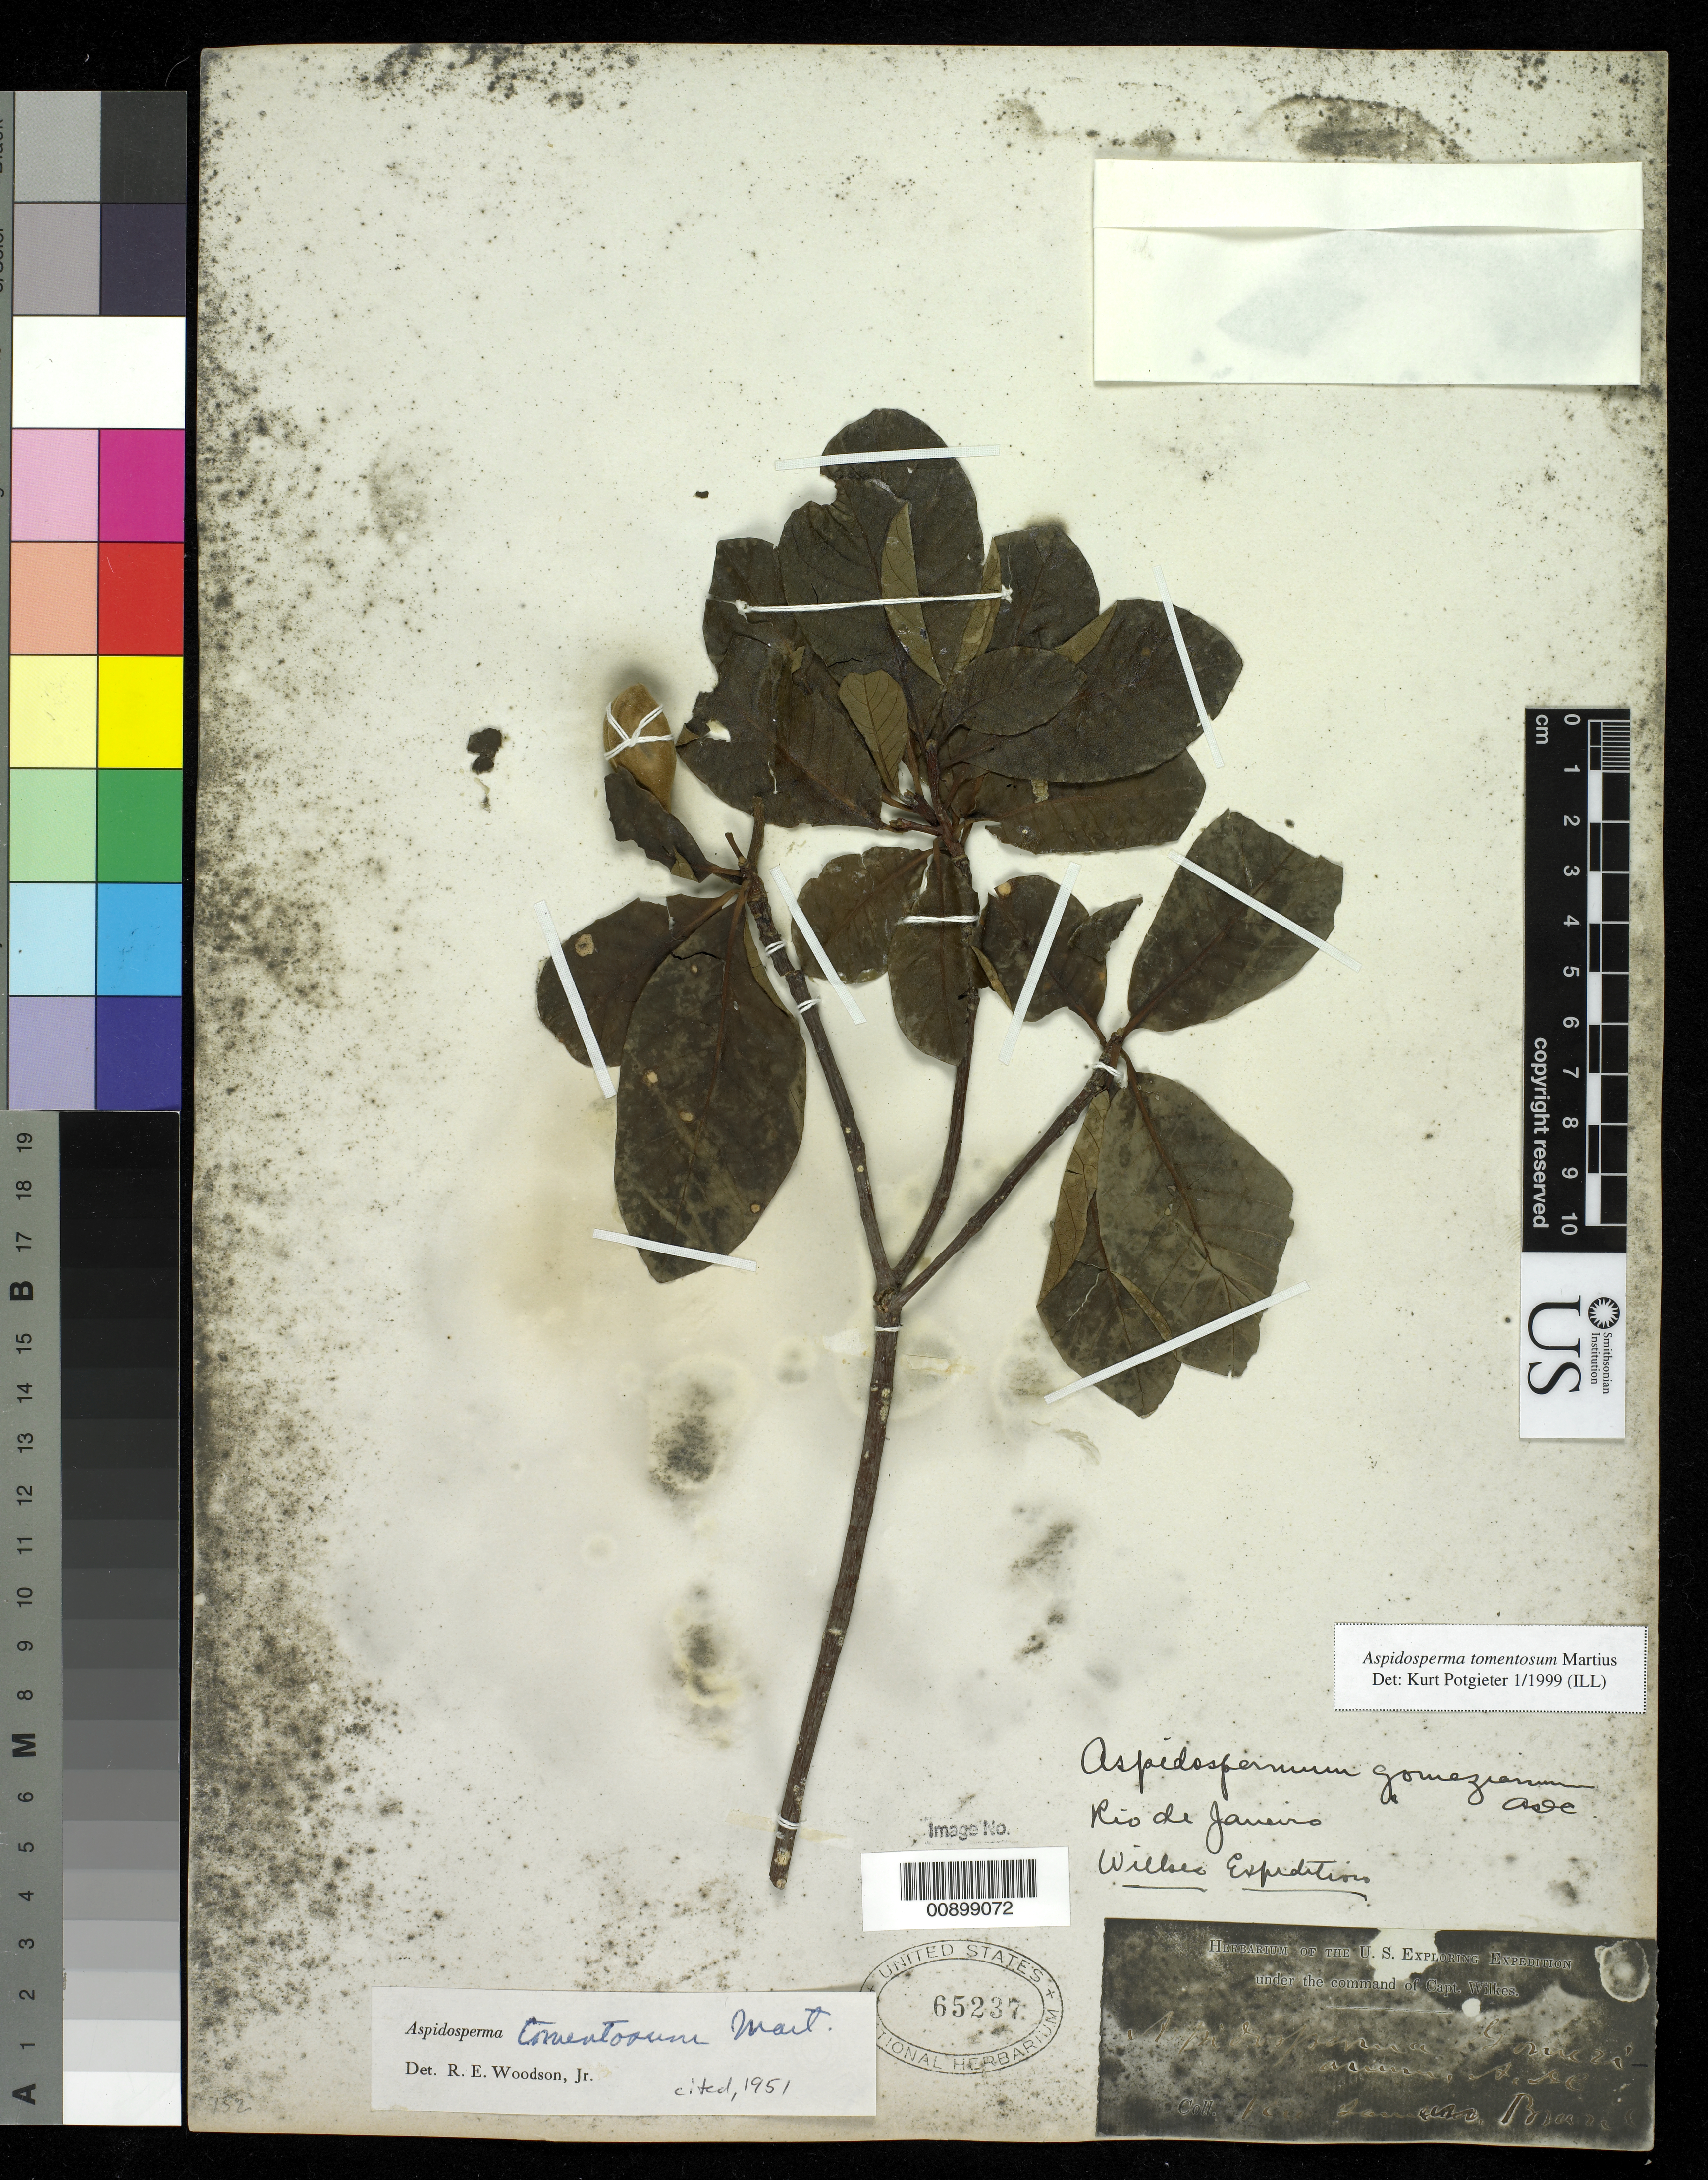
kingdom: Plantae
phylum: Tracheophyta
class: Magnoliopsida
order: Gentianales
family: Apocynaceae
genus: Aspidosperma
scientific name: Aspidosperma tomentosum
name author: Mart.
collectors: Wilkes Explor. Exped.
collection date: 1838/1842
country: Brazil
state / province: Rio de Janeiro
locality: Rio Janeiro Brazil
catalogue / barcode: US 65237